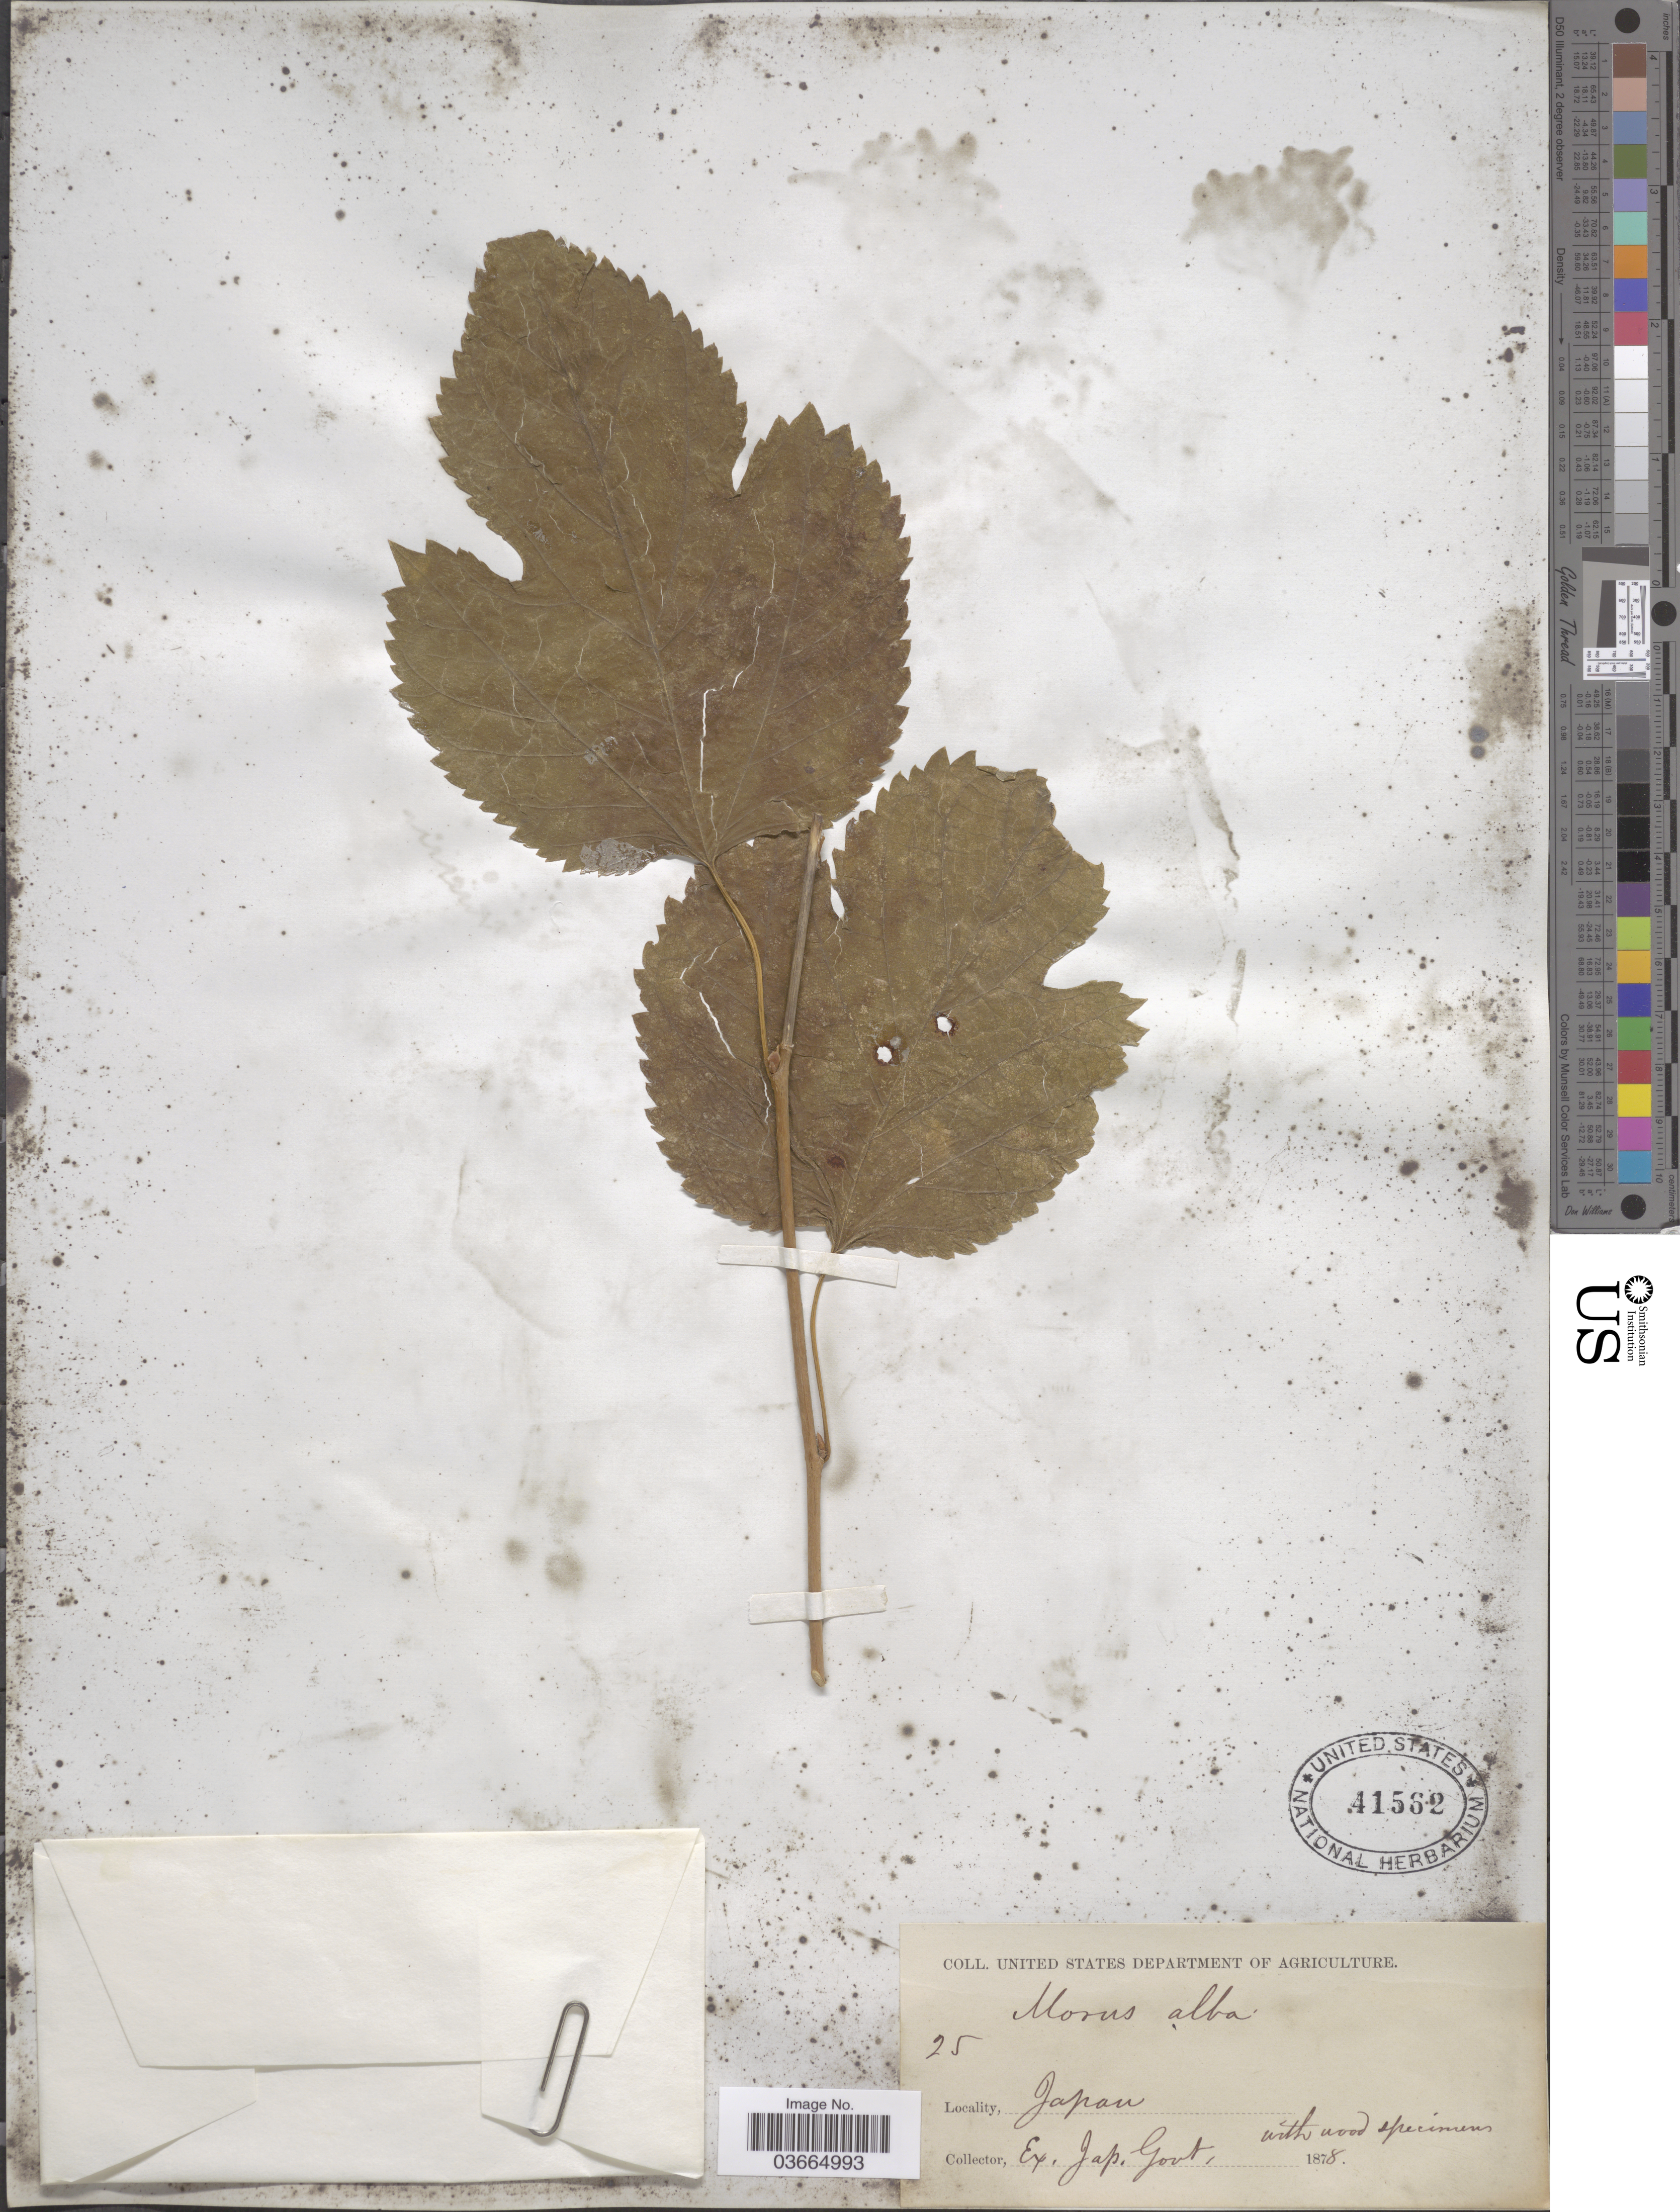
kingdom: Plantae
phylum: Tracheophyta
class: Magnoliopsida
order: Rosales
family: Moraceae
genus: Morus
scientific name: Morus alba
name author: L.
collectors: ex herb. Jap. Govt.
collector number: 25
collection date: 1878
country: Japan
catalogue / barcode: US 41562